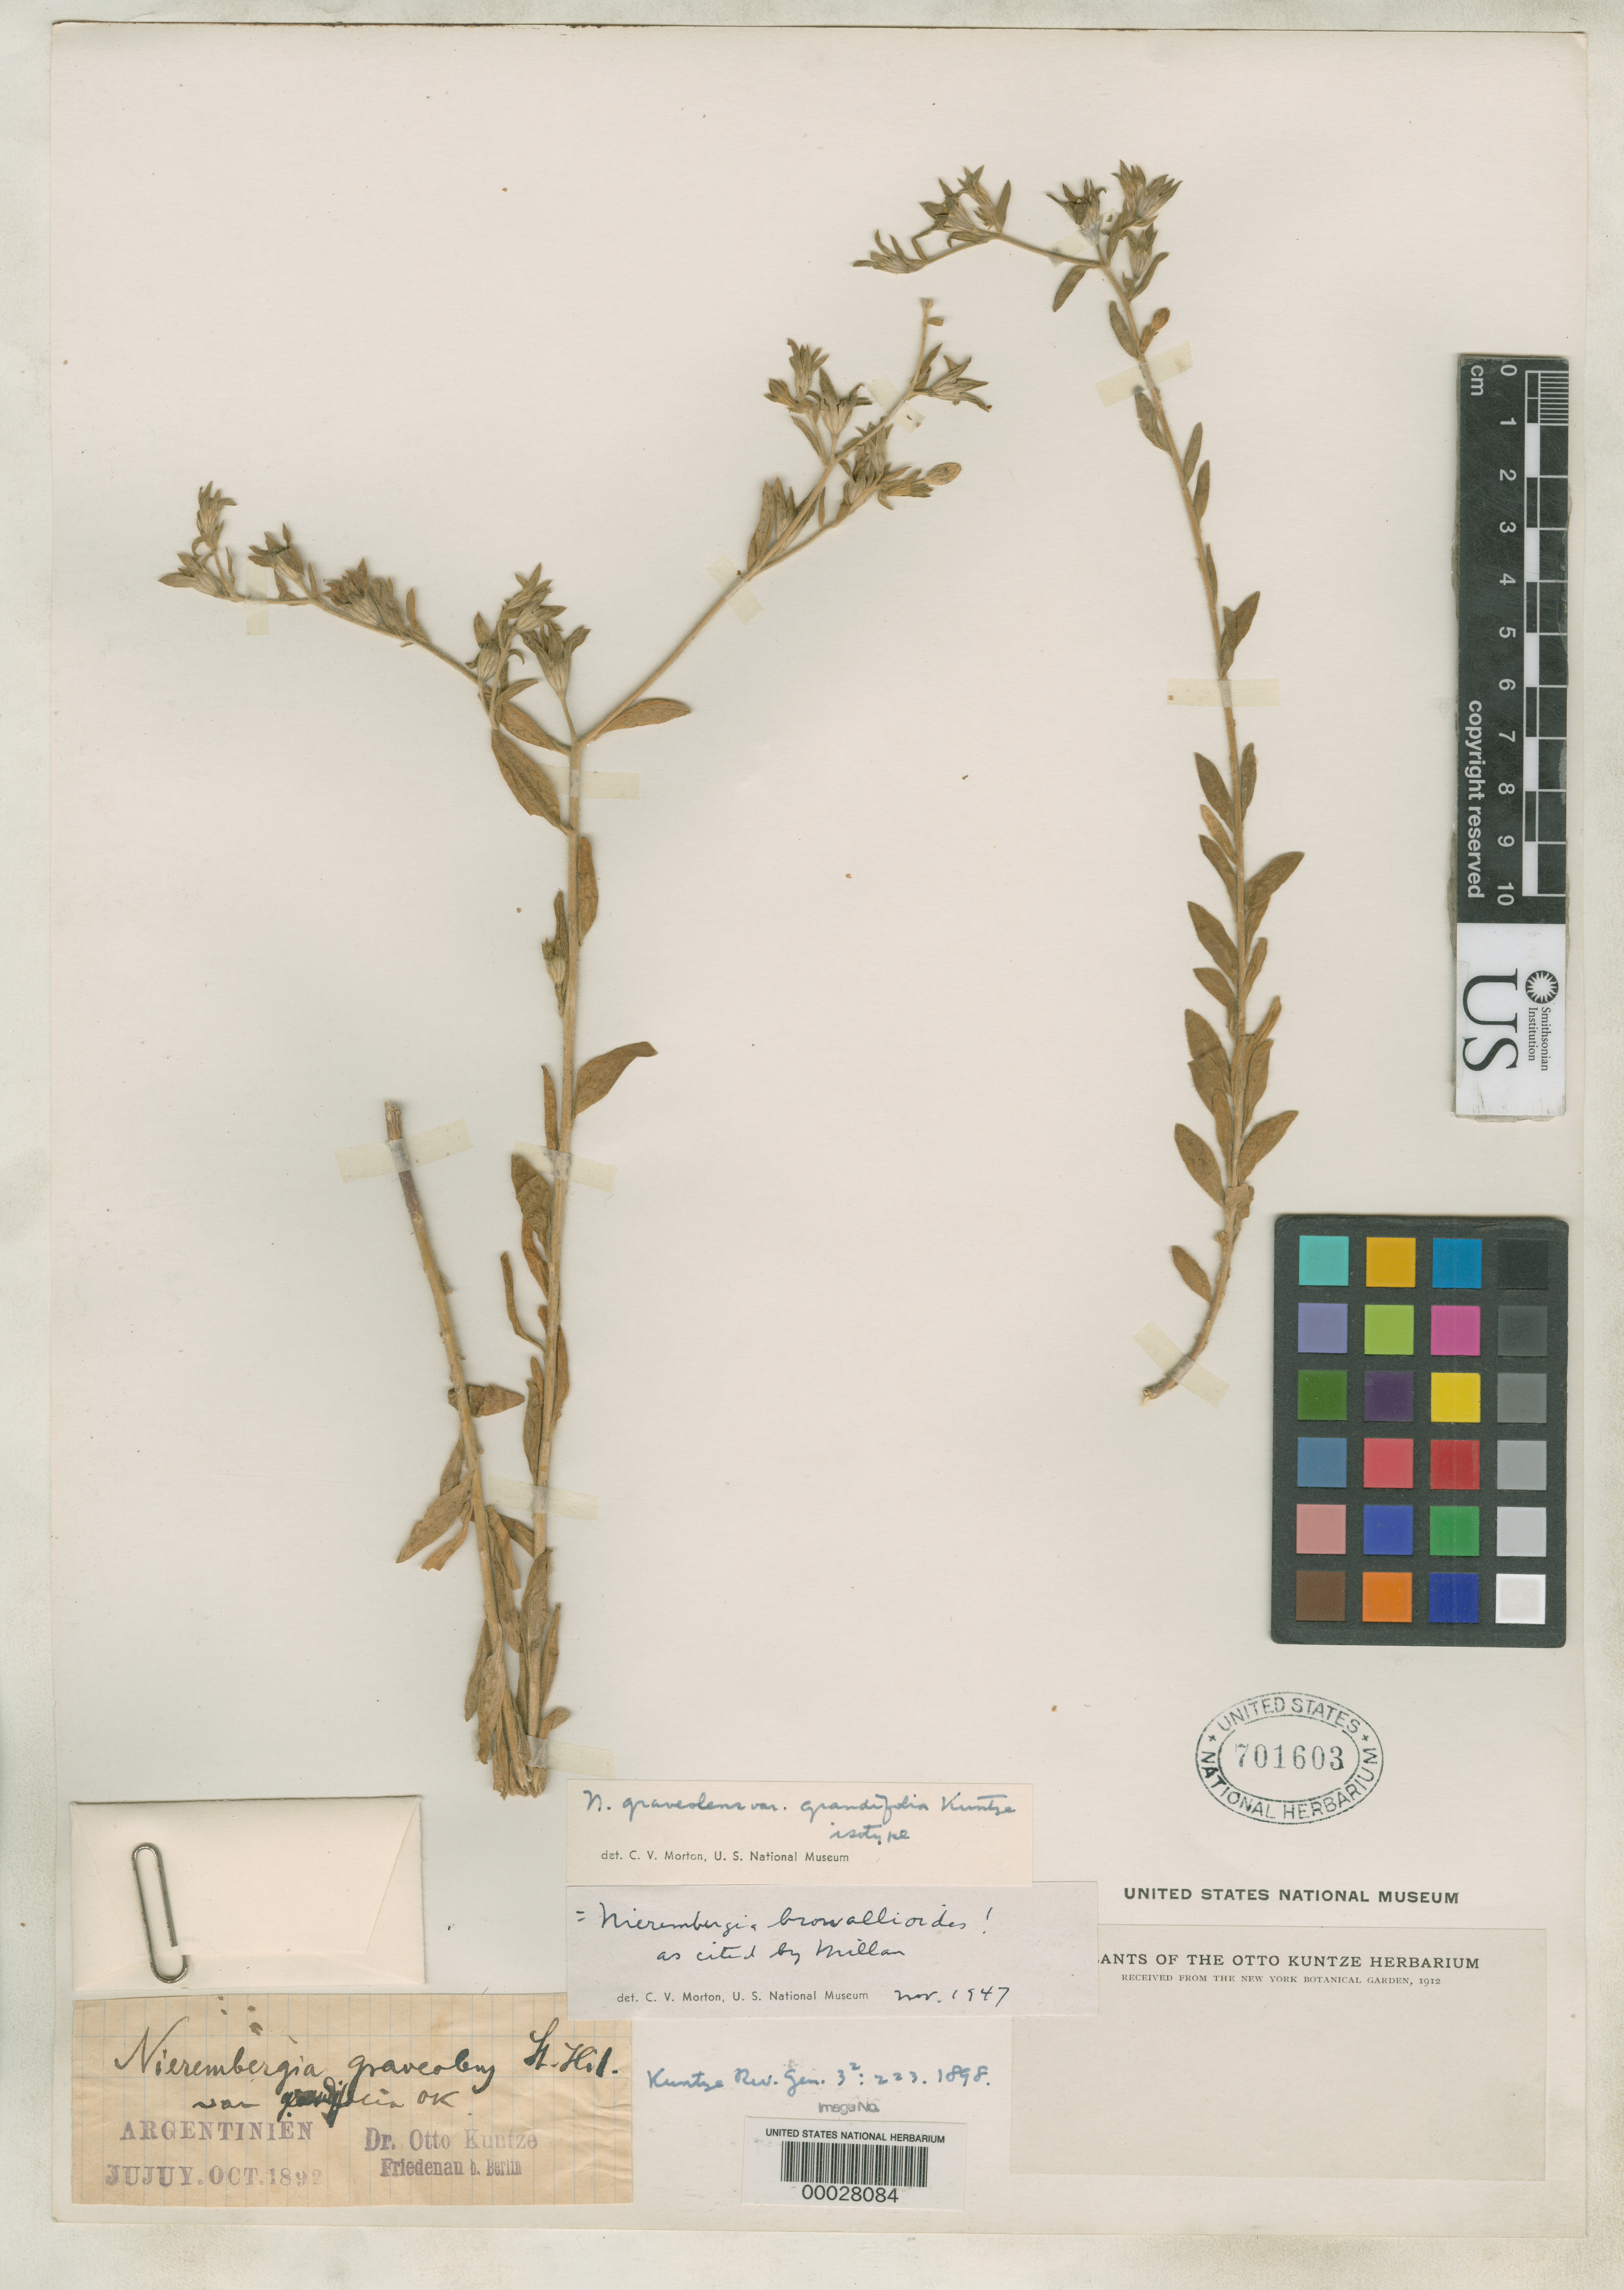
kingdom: Plantae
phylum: Tracheophyta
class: Magnoliopsida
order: Solanales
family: Solanaceae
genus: Nierembergia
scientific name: Nierembergia graveolens var. grandifolia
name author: Kuntze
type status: Type Collection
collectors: C.E.O. Kuntze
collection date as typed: Oct 1892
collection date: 1892-10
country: Argentina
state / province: Jujuy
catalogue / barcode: US 701603